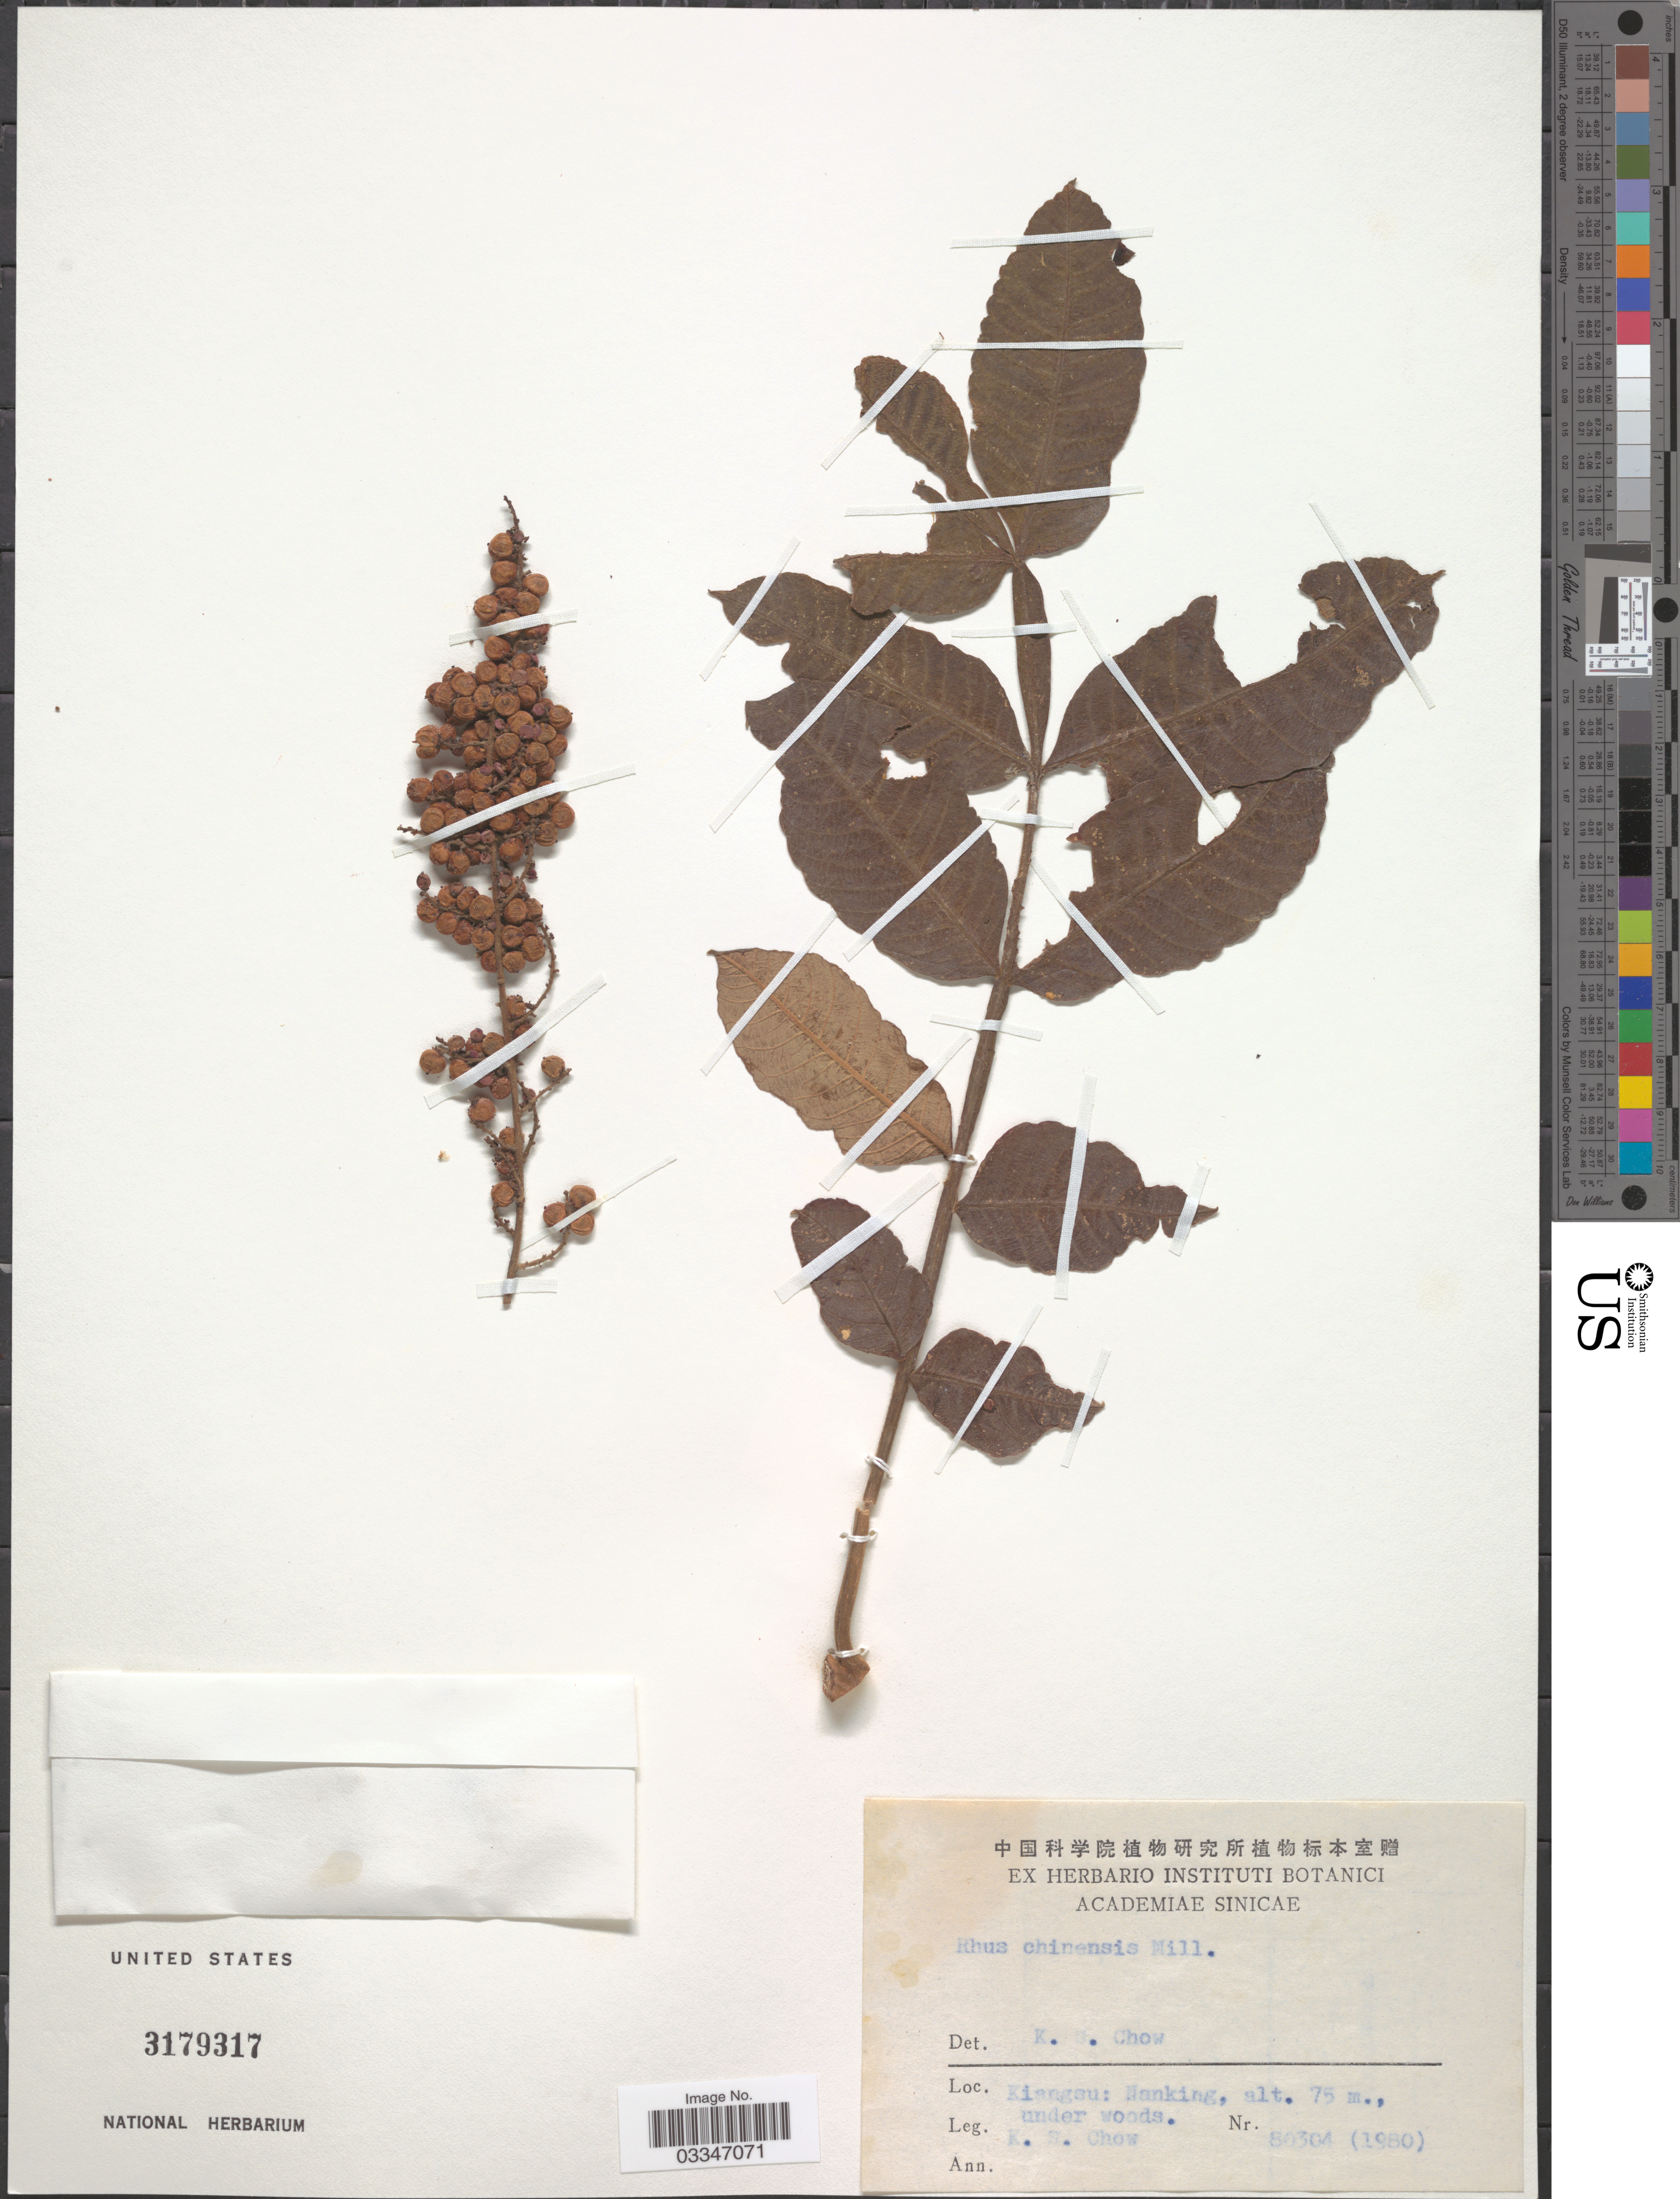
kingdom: Plantae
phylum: Tracheophyta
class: Magnoliopsida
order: Sapindales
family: Anacardiaceae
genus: Rhus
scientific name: Rhus chinensis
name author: Mill.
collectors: K. S. Chow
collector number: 80304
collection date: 1980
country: China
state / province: Jiangsu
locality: Kiangsu: Nanking.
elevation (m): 75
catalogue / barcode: US 3179317